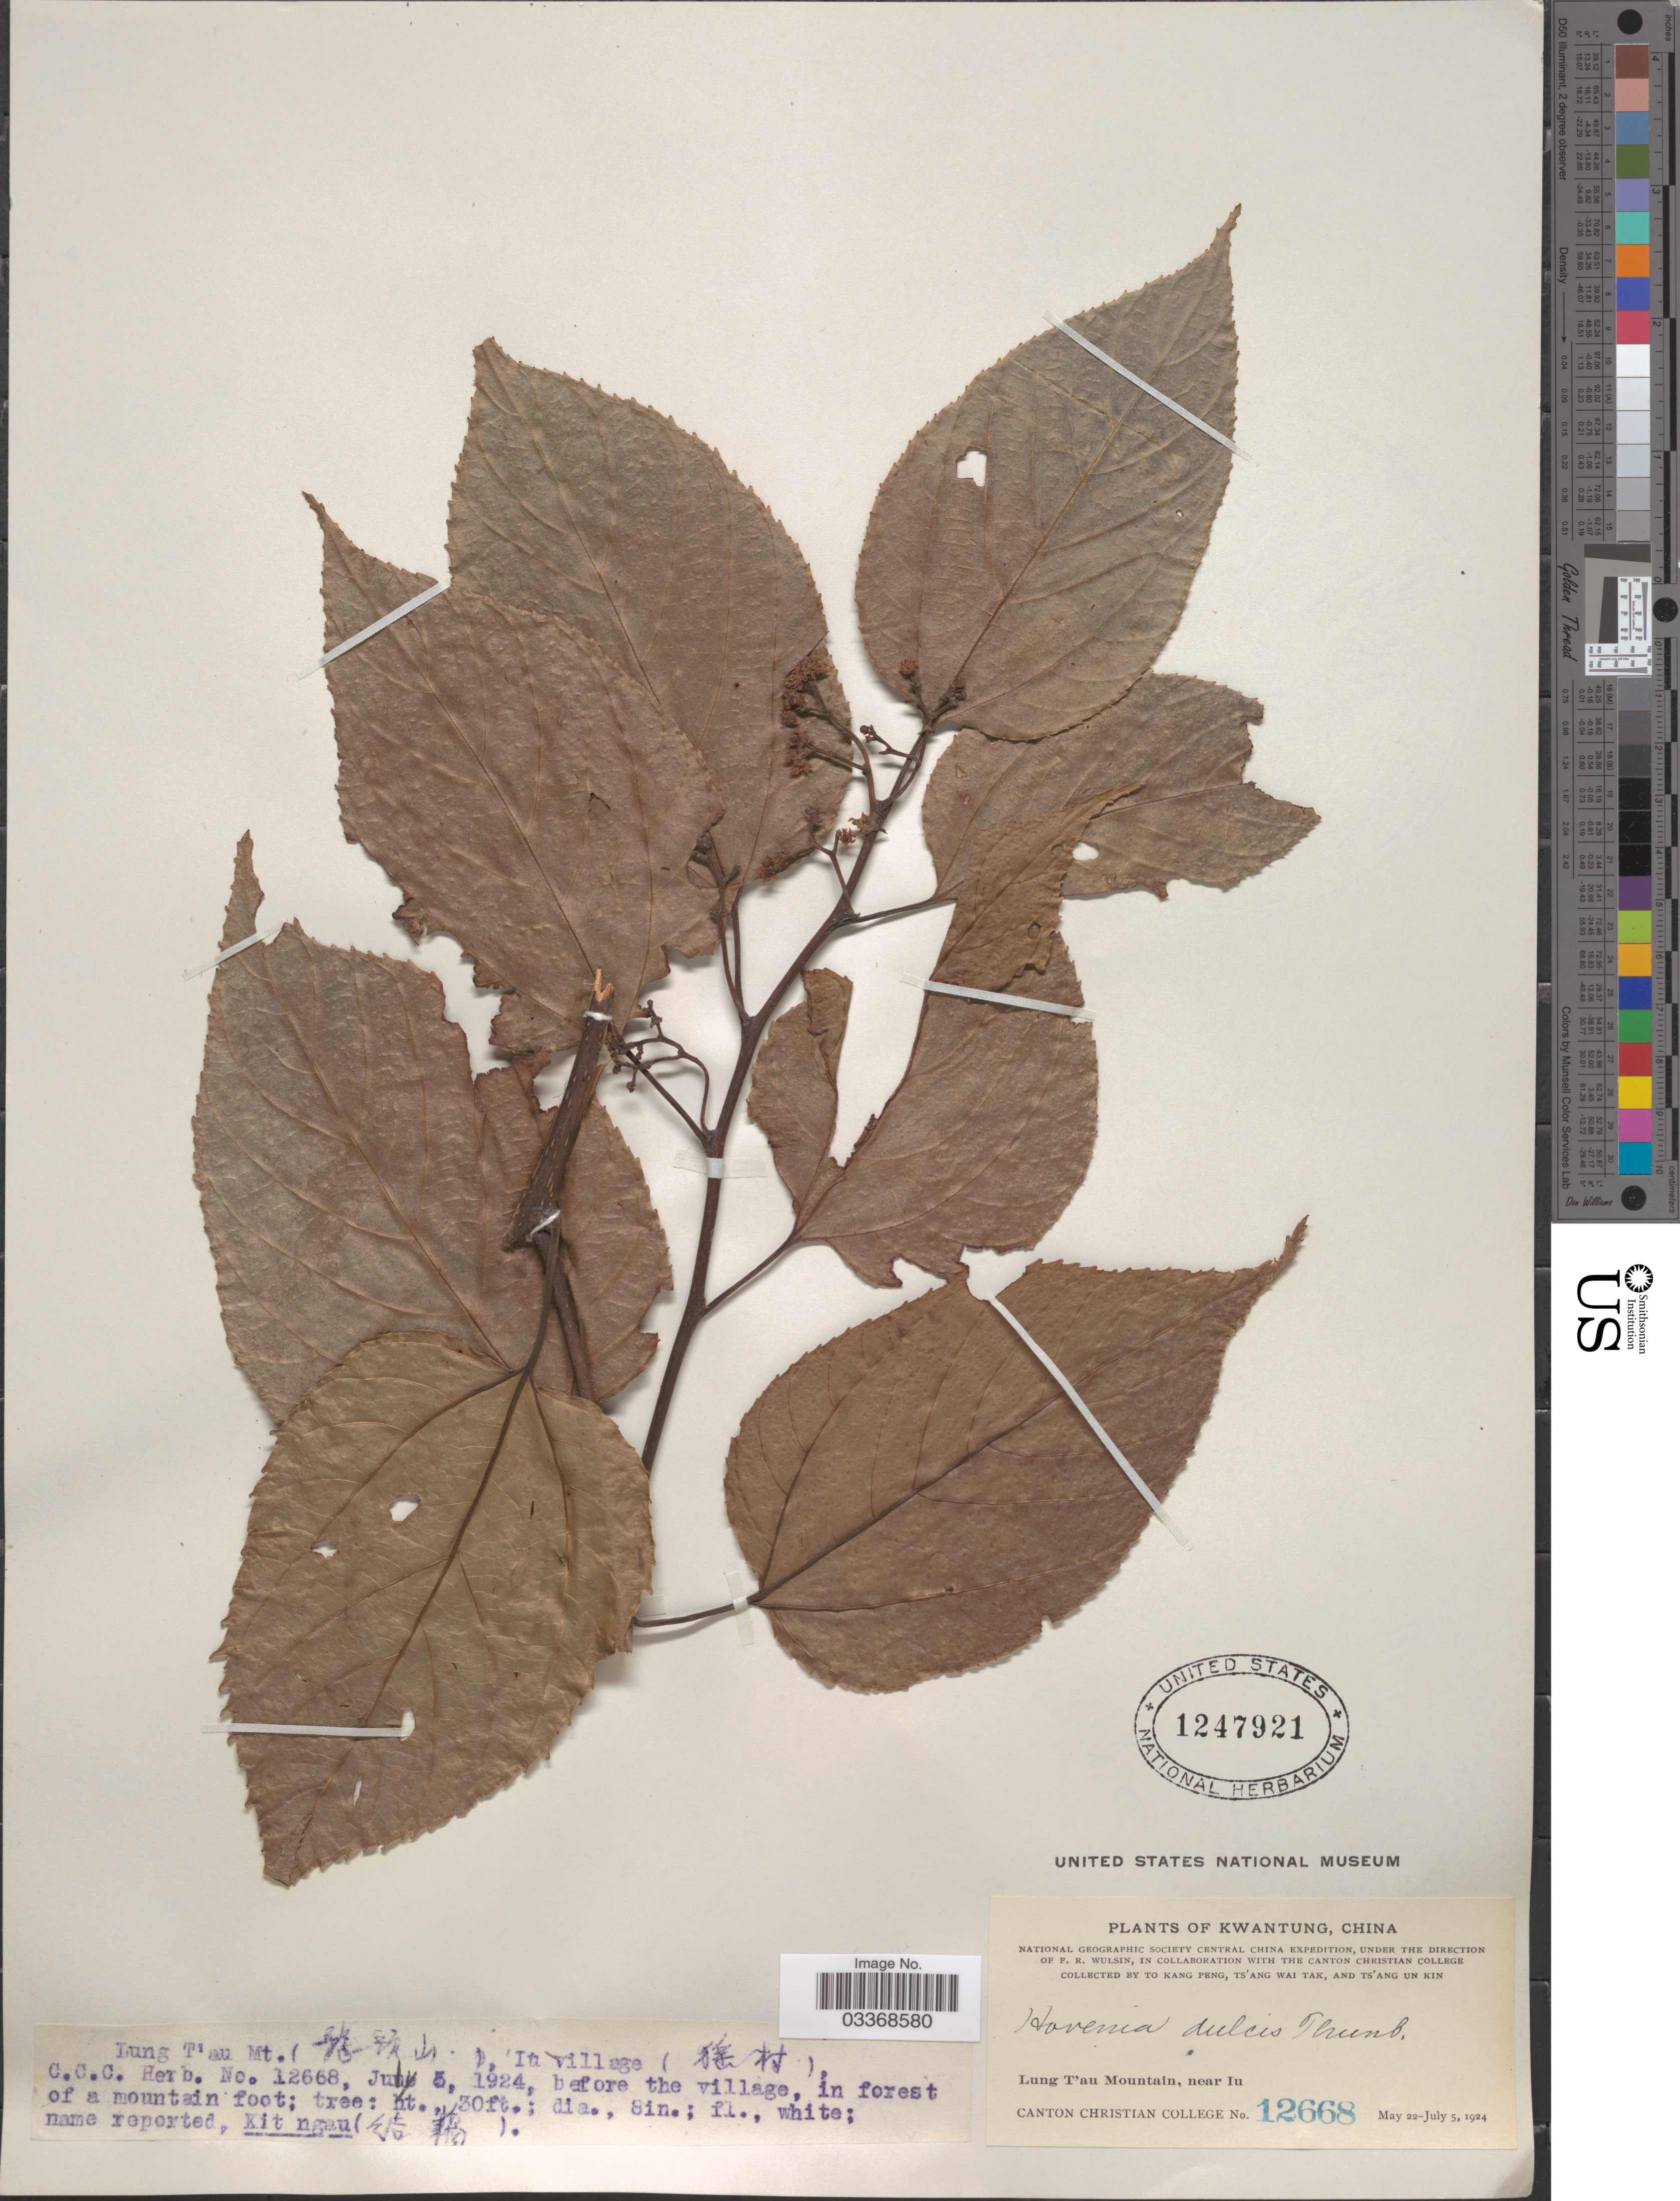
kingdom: Plantae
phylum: Tracheophyta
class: Magnoliopsida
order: Rosales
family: Rhamnaceae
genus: Hovenia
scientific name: Hovenia dulcis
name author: Thunb.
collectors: T. K. Peng, W. T. Tsang & Ts' Ang Un Kin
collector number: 12668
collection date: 1924-06-05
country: China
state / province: Guangdong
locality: Kwantung. Lung T'au Mountain (X), near Iu village (X).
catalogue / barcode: US 1247921